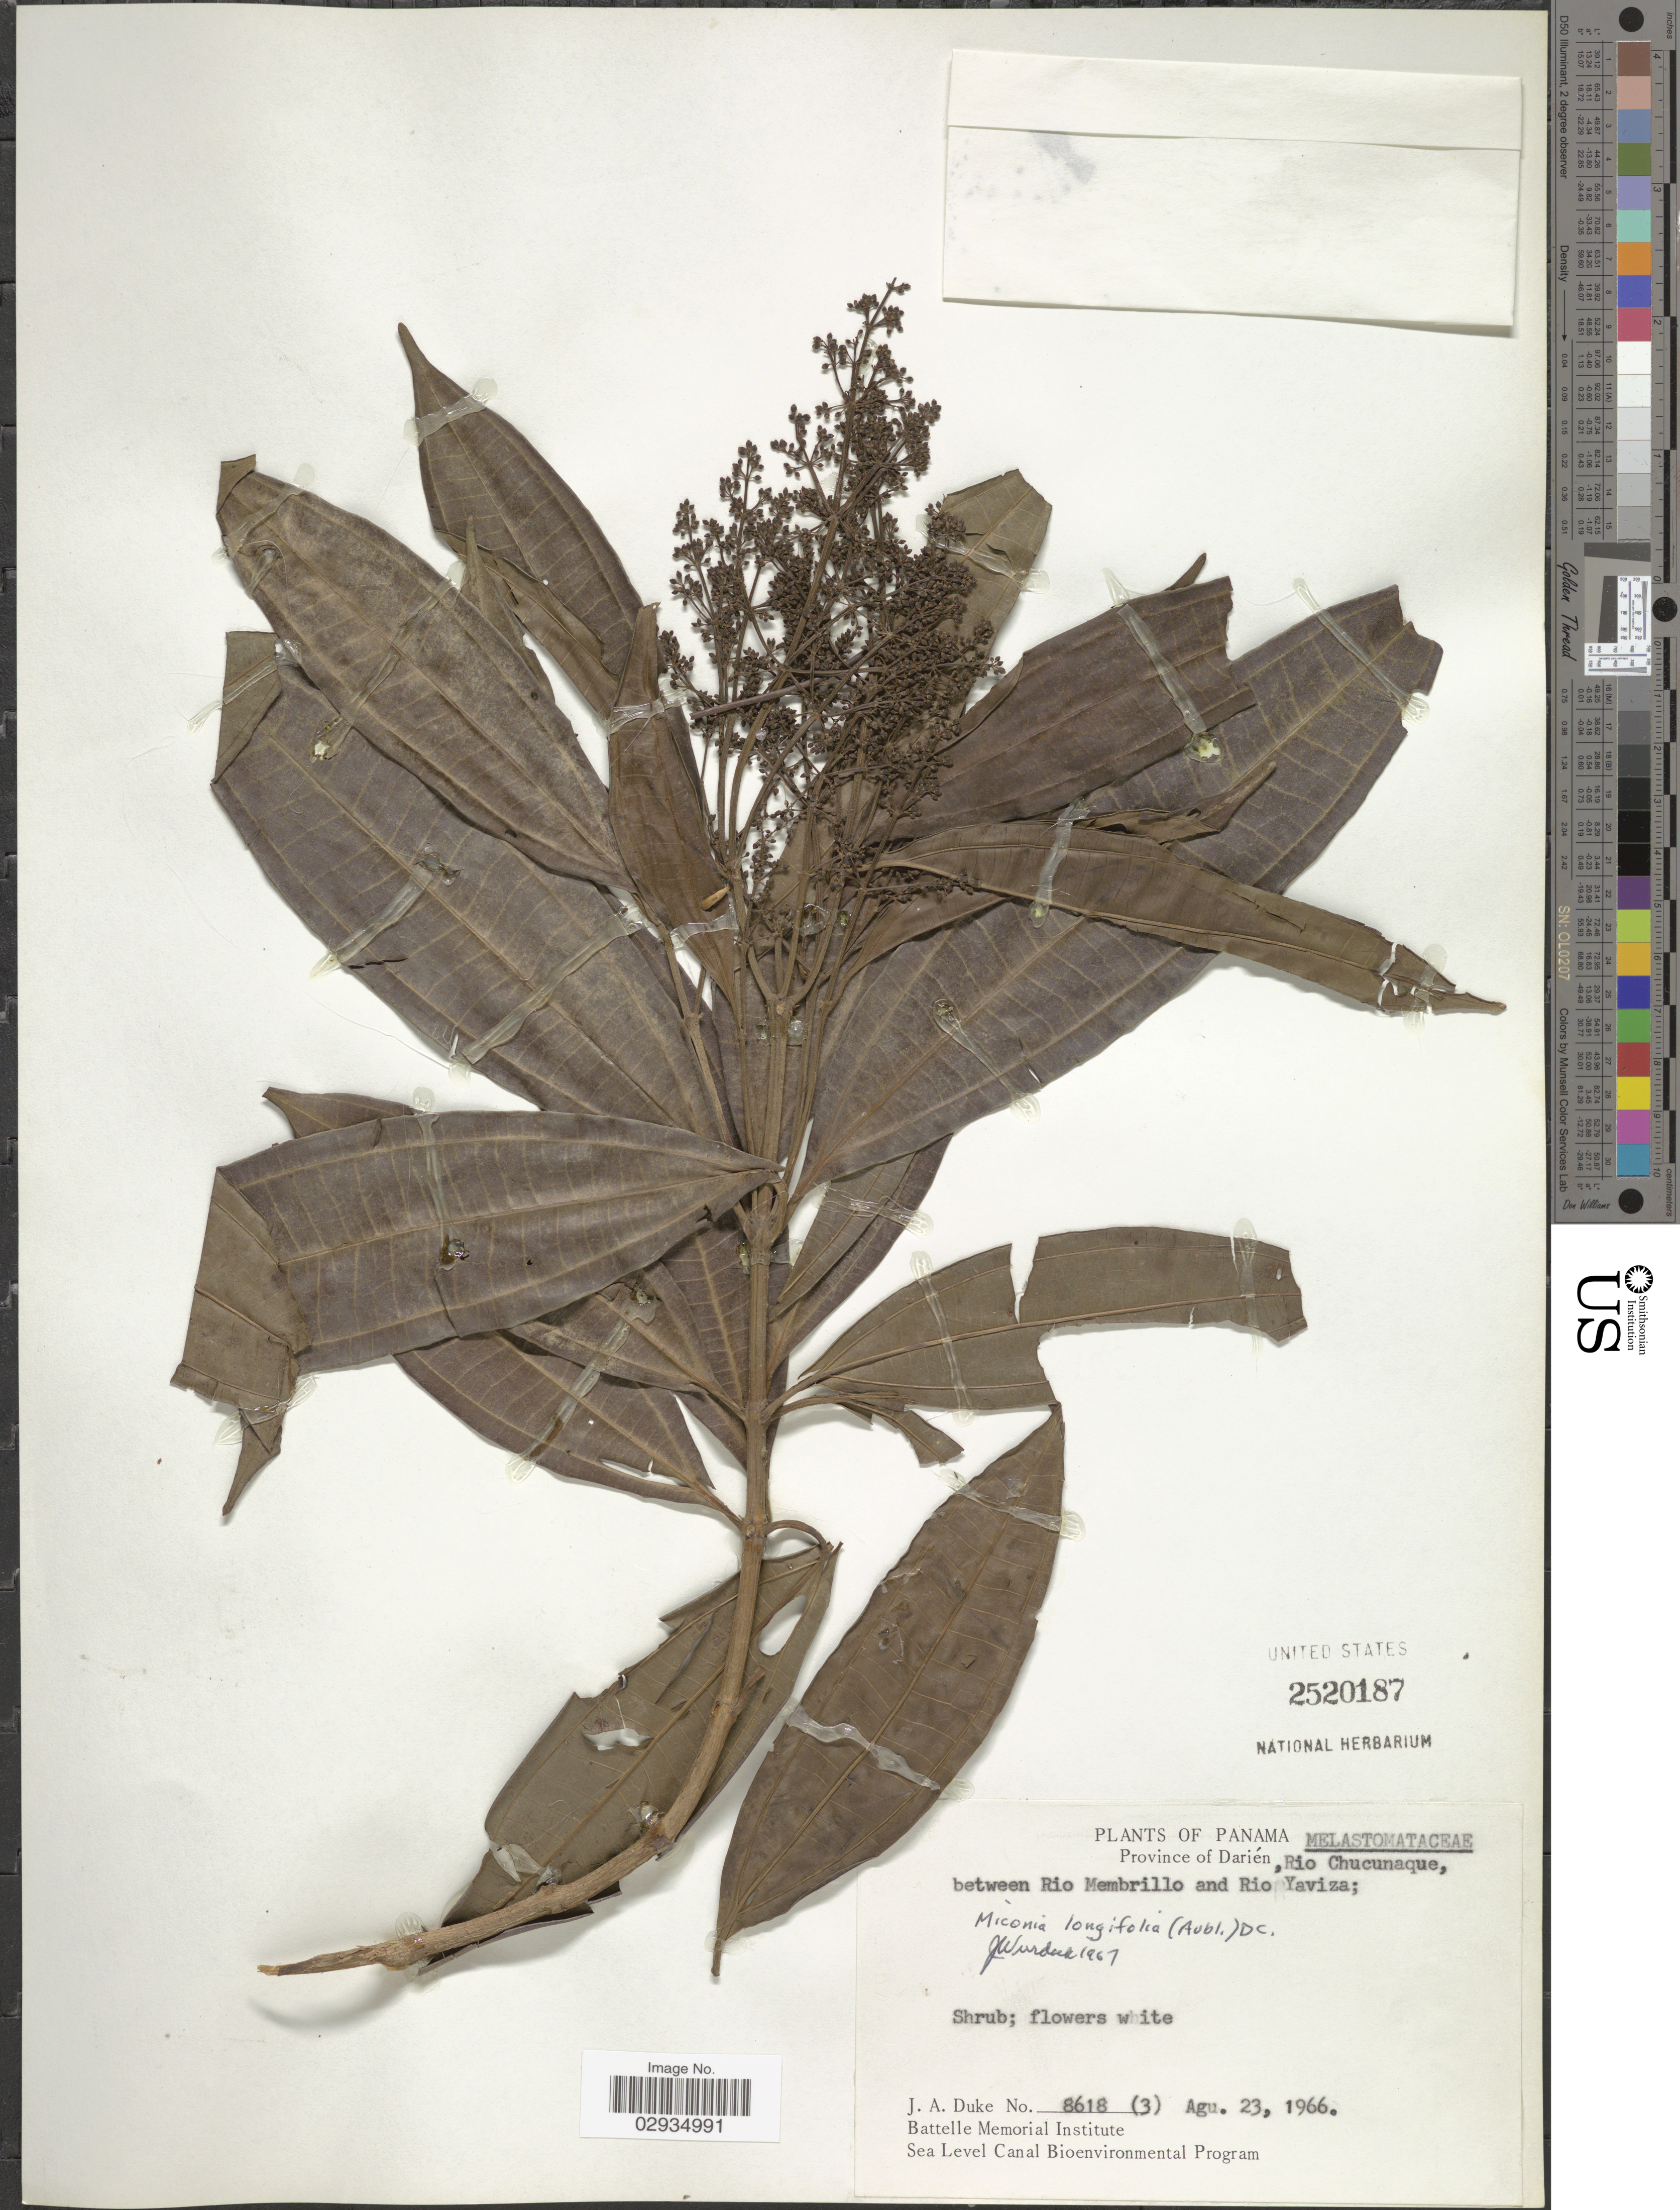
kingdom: Plantae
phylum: Tracheophyta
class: Magnoliopsida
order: Myrtales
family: Melastomataceae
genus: Miconia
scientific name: Miconia longifolia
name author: (Aubl.) DC.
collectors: J. A. Duke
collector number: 8618 (3)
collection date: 1966-08-23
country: Panama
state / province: Darién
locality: Rio Chucunaque, between Rio Membrillo and Rio Yaviza.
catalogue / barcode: US 2520187